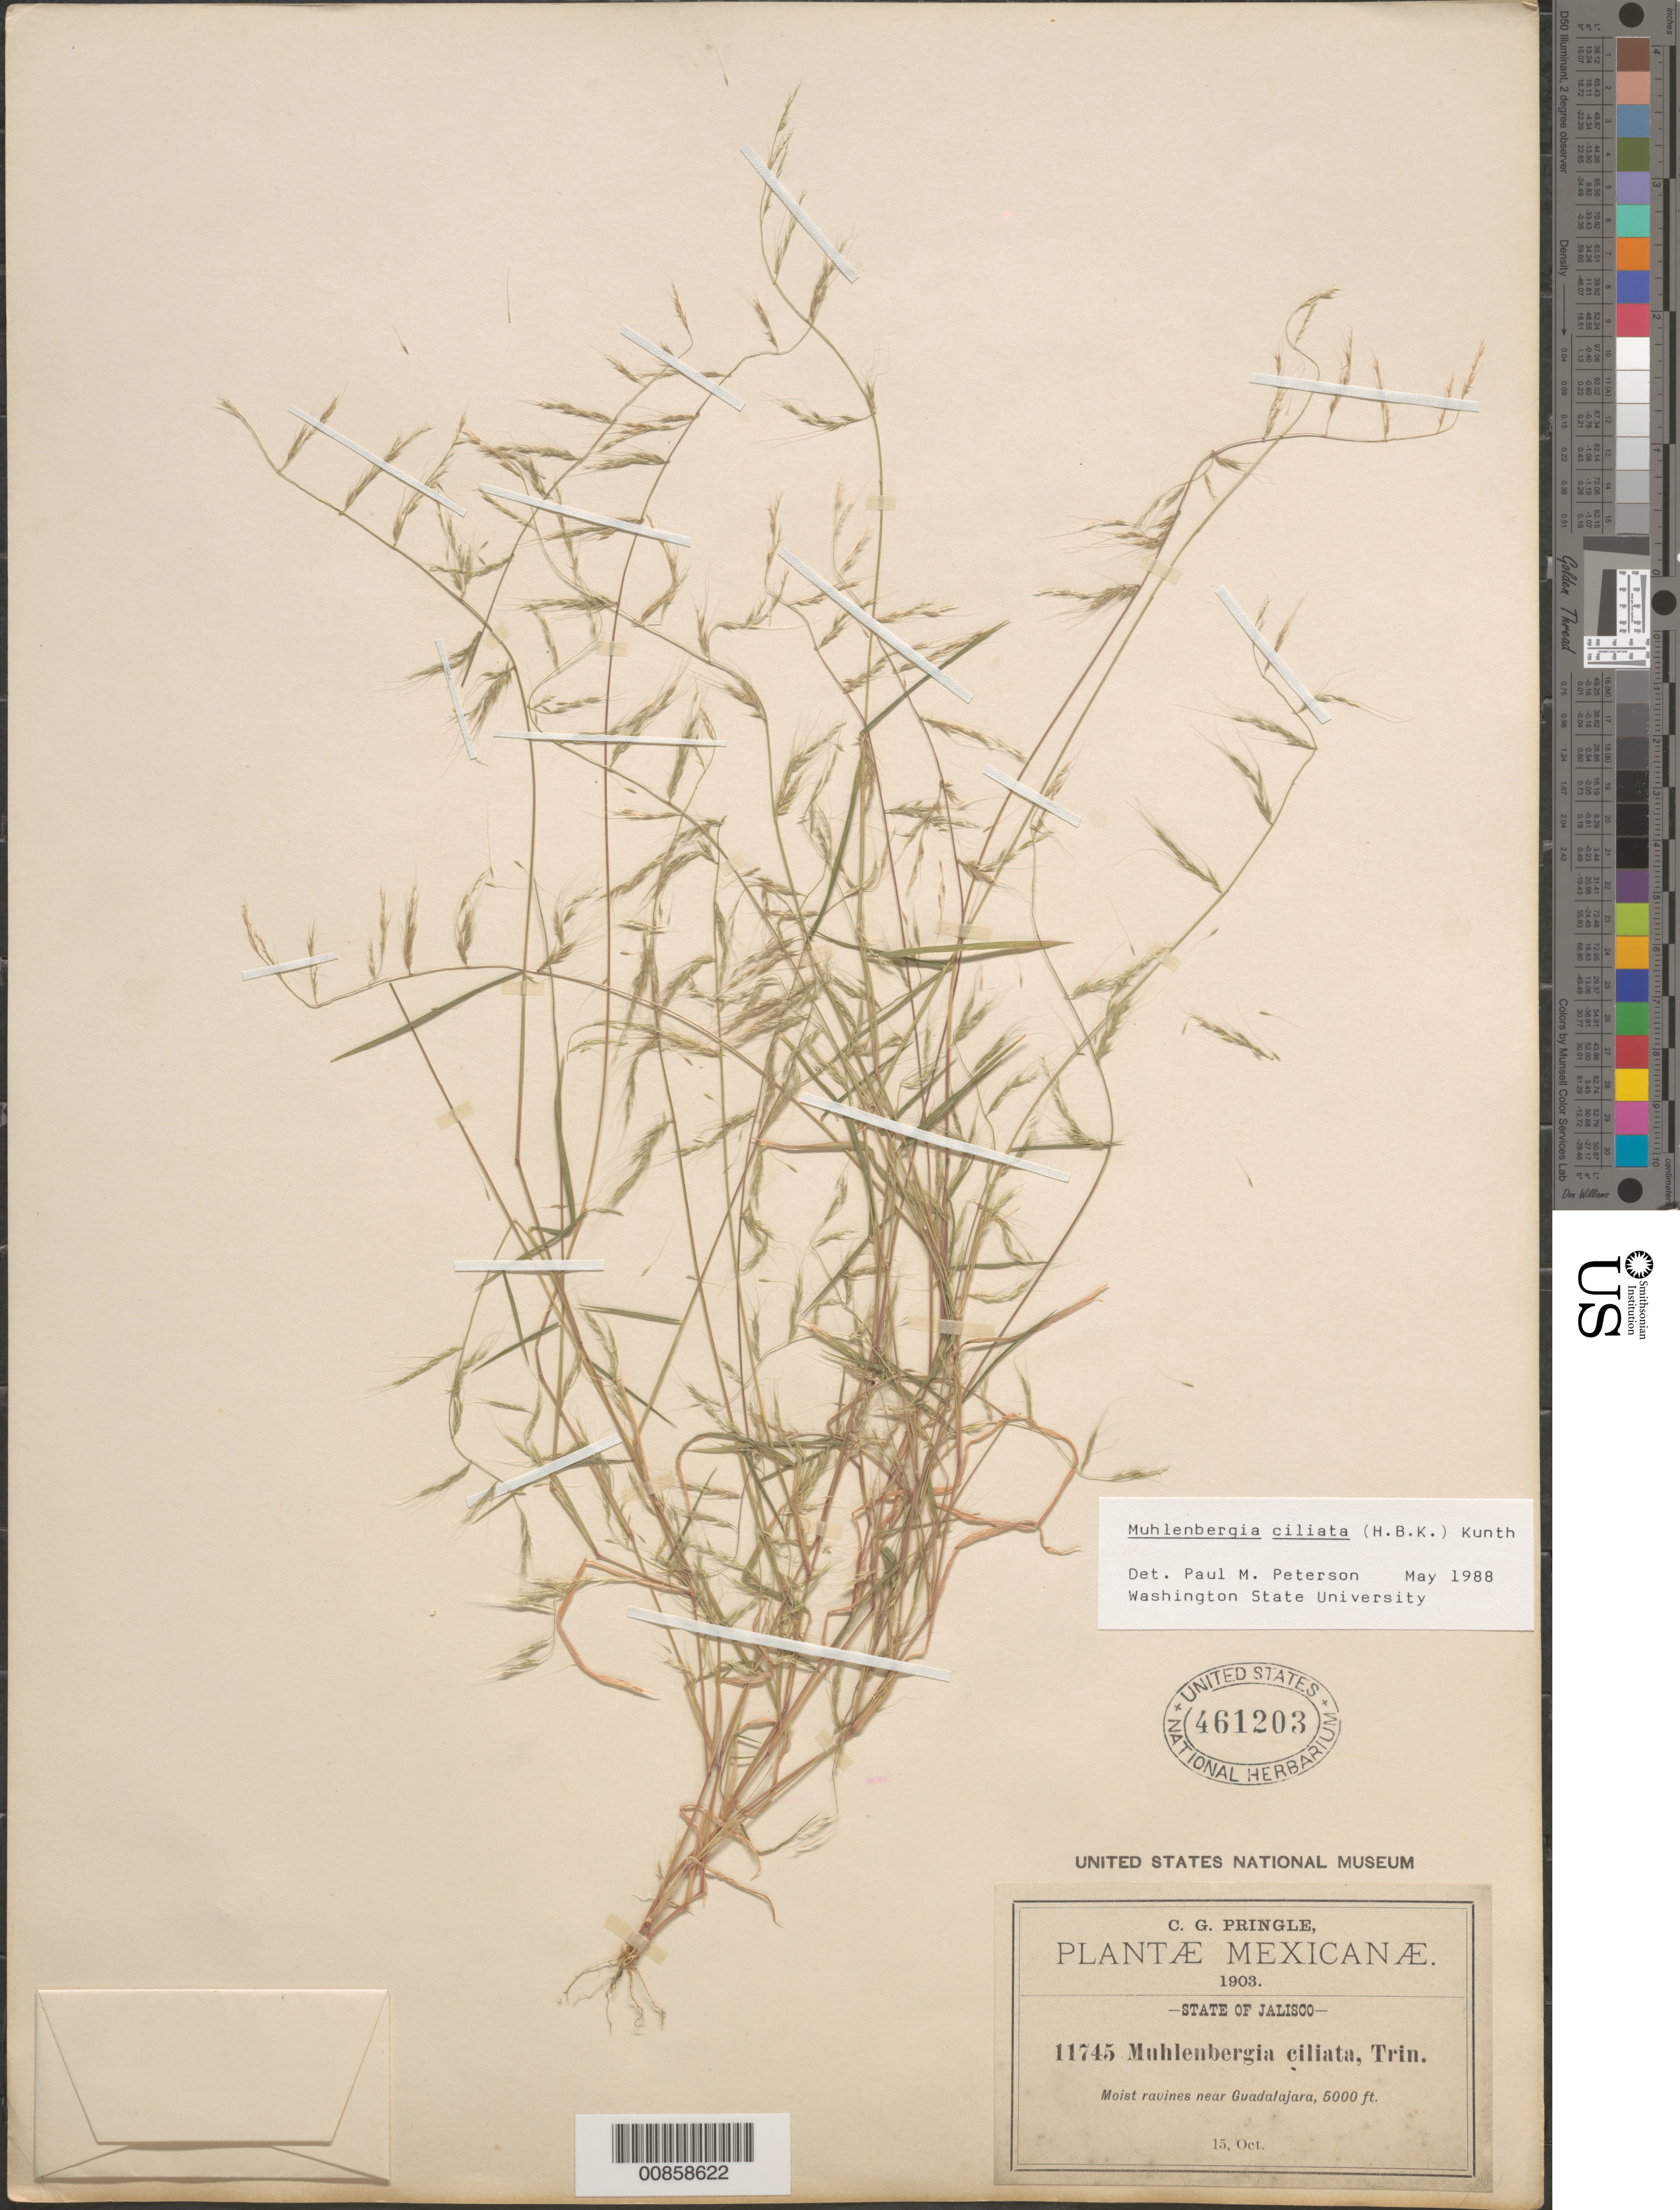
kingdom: Plantae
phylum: Tracheophyta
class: Liliopsida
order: Poales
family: Poaceae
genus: Muhlenbergia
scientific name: Muhlenbergia ciliata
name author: (Kunth) Trin.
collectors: C. G. Pringle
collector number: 11745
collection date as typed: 15 Oct 1903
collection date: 1903-10-15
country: Mexico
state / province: Jalisco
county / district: Guadalajara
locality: Banks of ravines near Guadalajara, mpio. Guadalajara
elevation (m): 1600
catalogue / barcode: US 461203